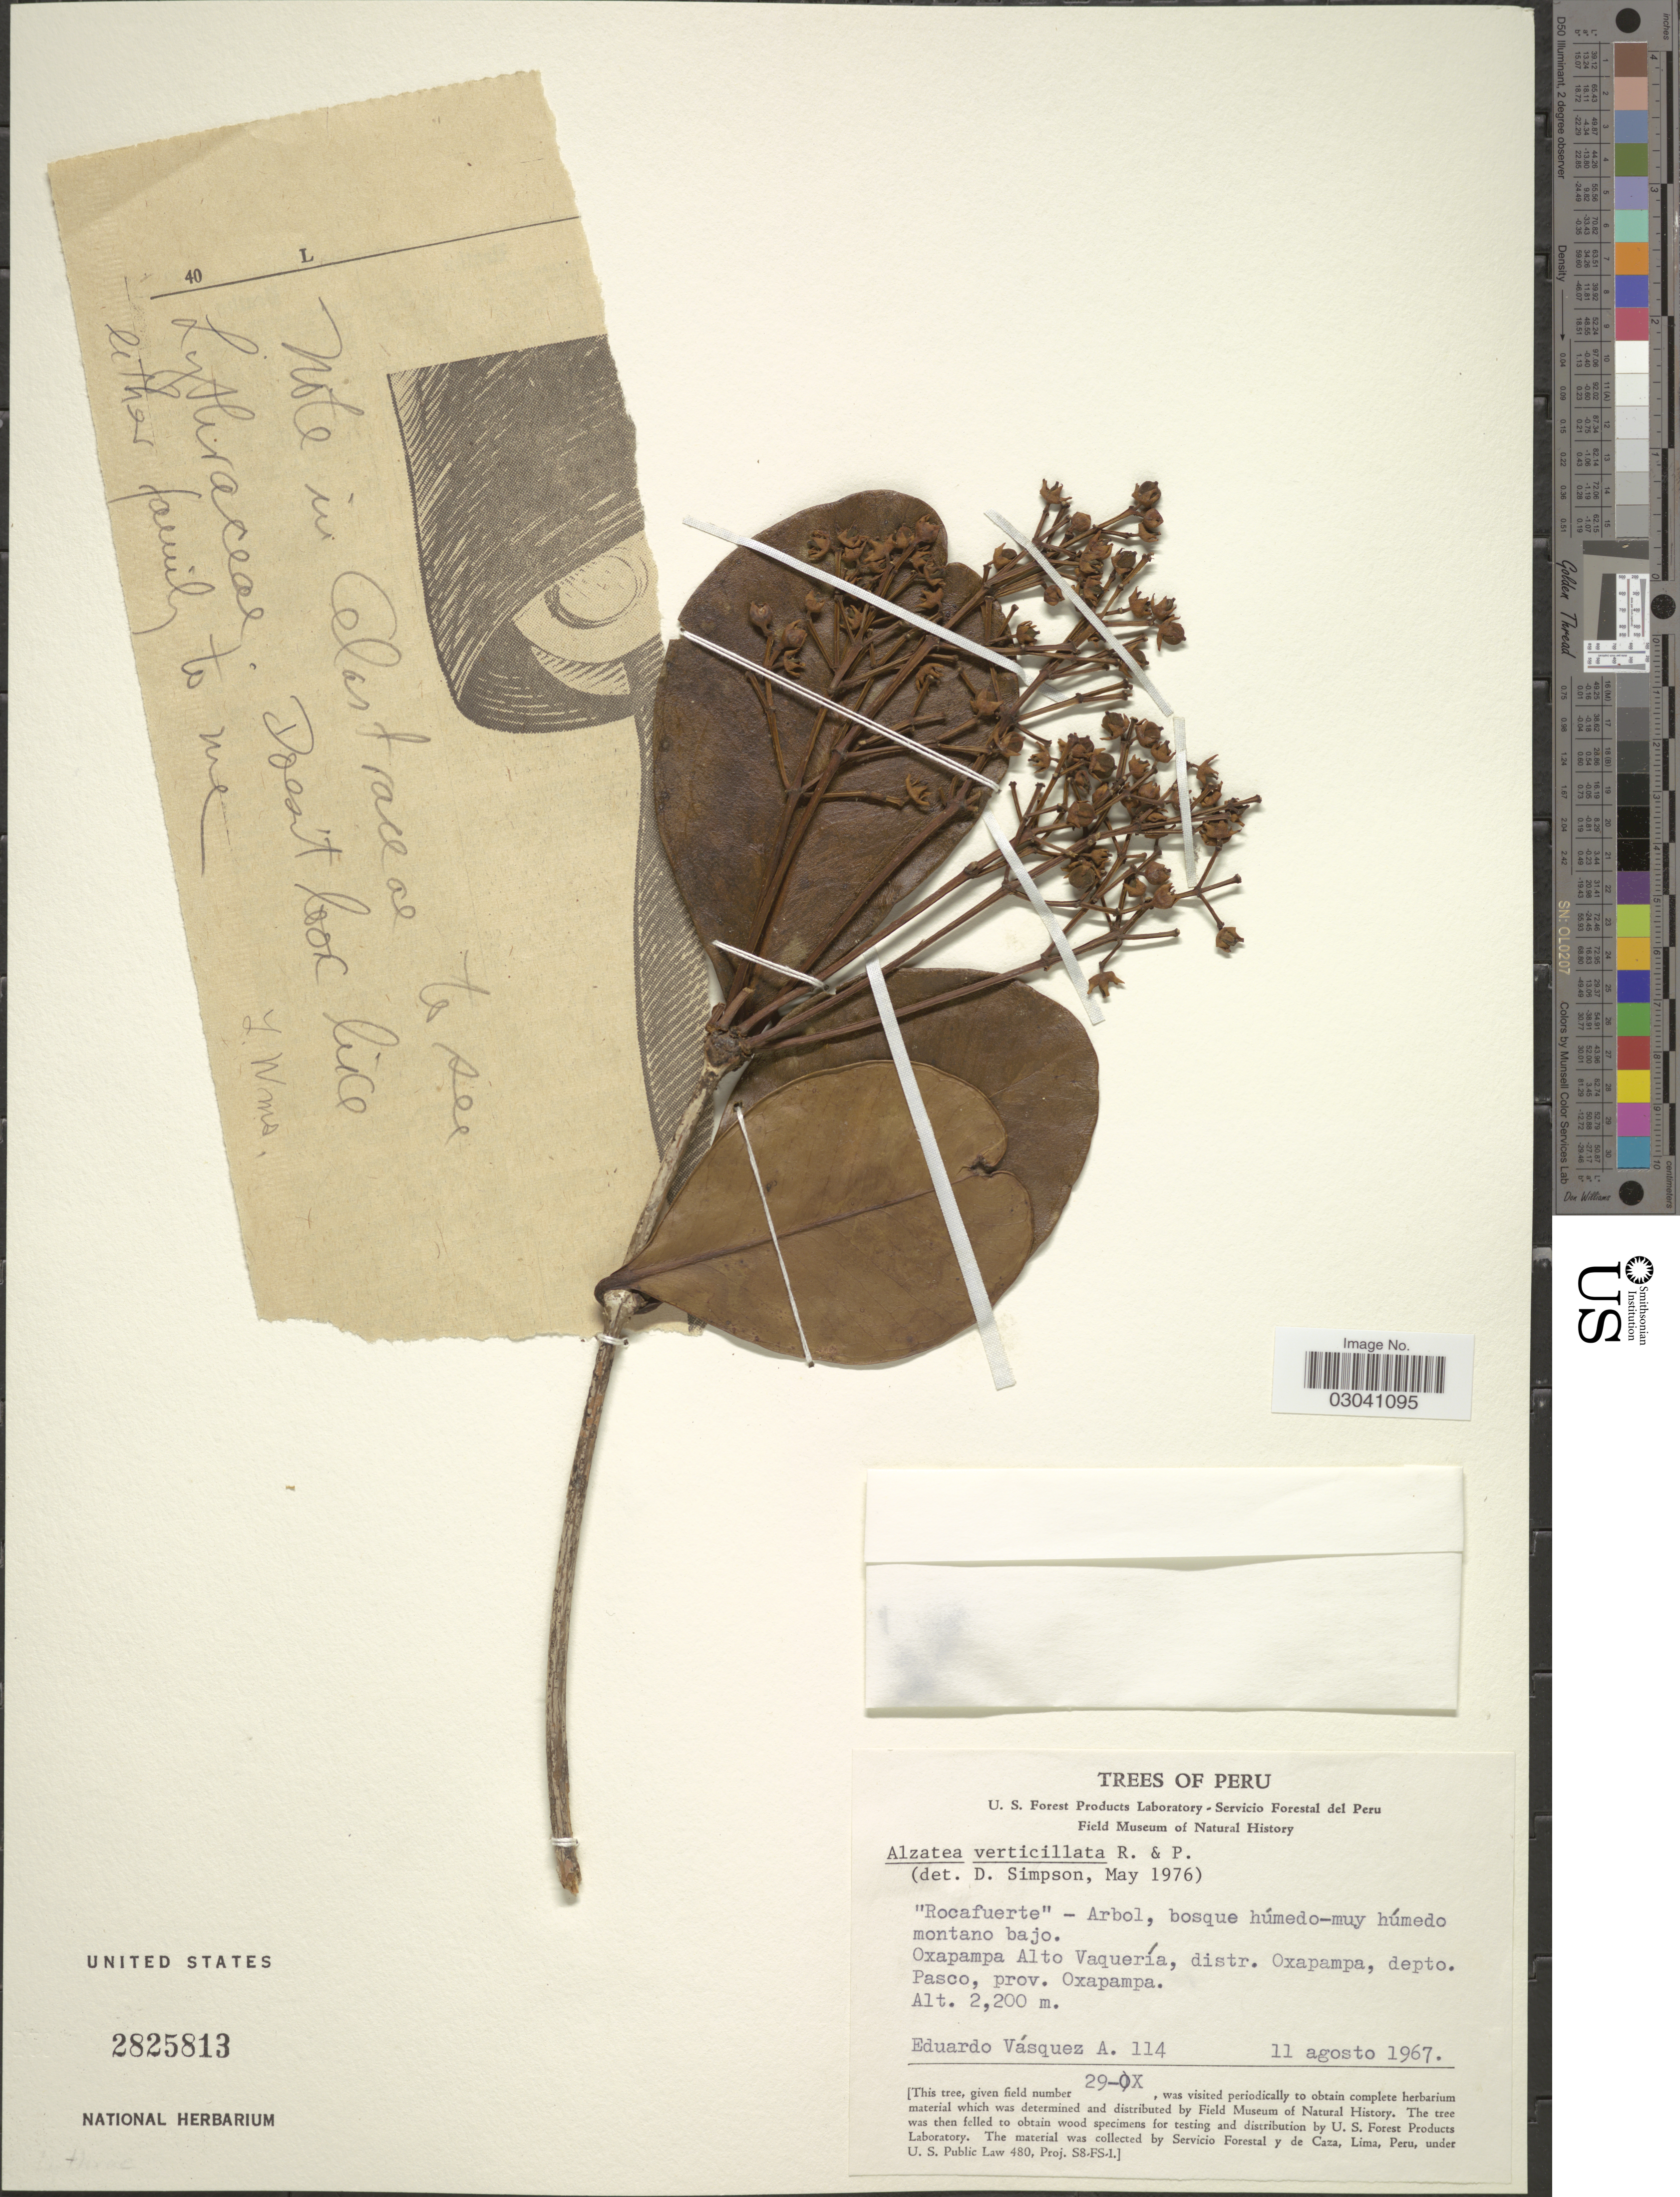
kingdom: Plantae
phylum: Tracheophyta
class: Magnoliopsida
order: Myrtales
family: Alzateaceae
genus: Alzatea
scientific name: Alzatea verticillata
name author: Ruiz & Pav.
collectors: E. Vasquez A.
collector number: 114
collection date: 1967-08-11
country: Peru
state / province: Pasco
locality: Oxapampa Alto Vaquería, distr. Oxapampa, depto. Pasco, Prov. Oxapampa.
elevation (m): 2200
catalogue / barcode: US 2825813